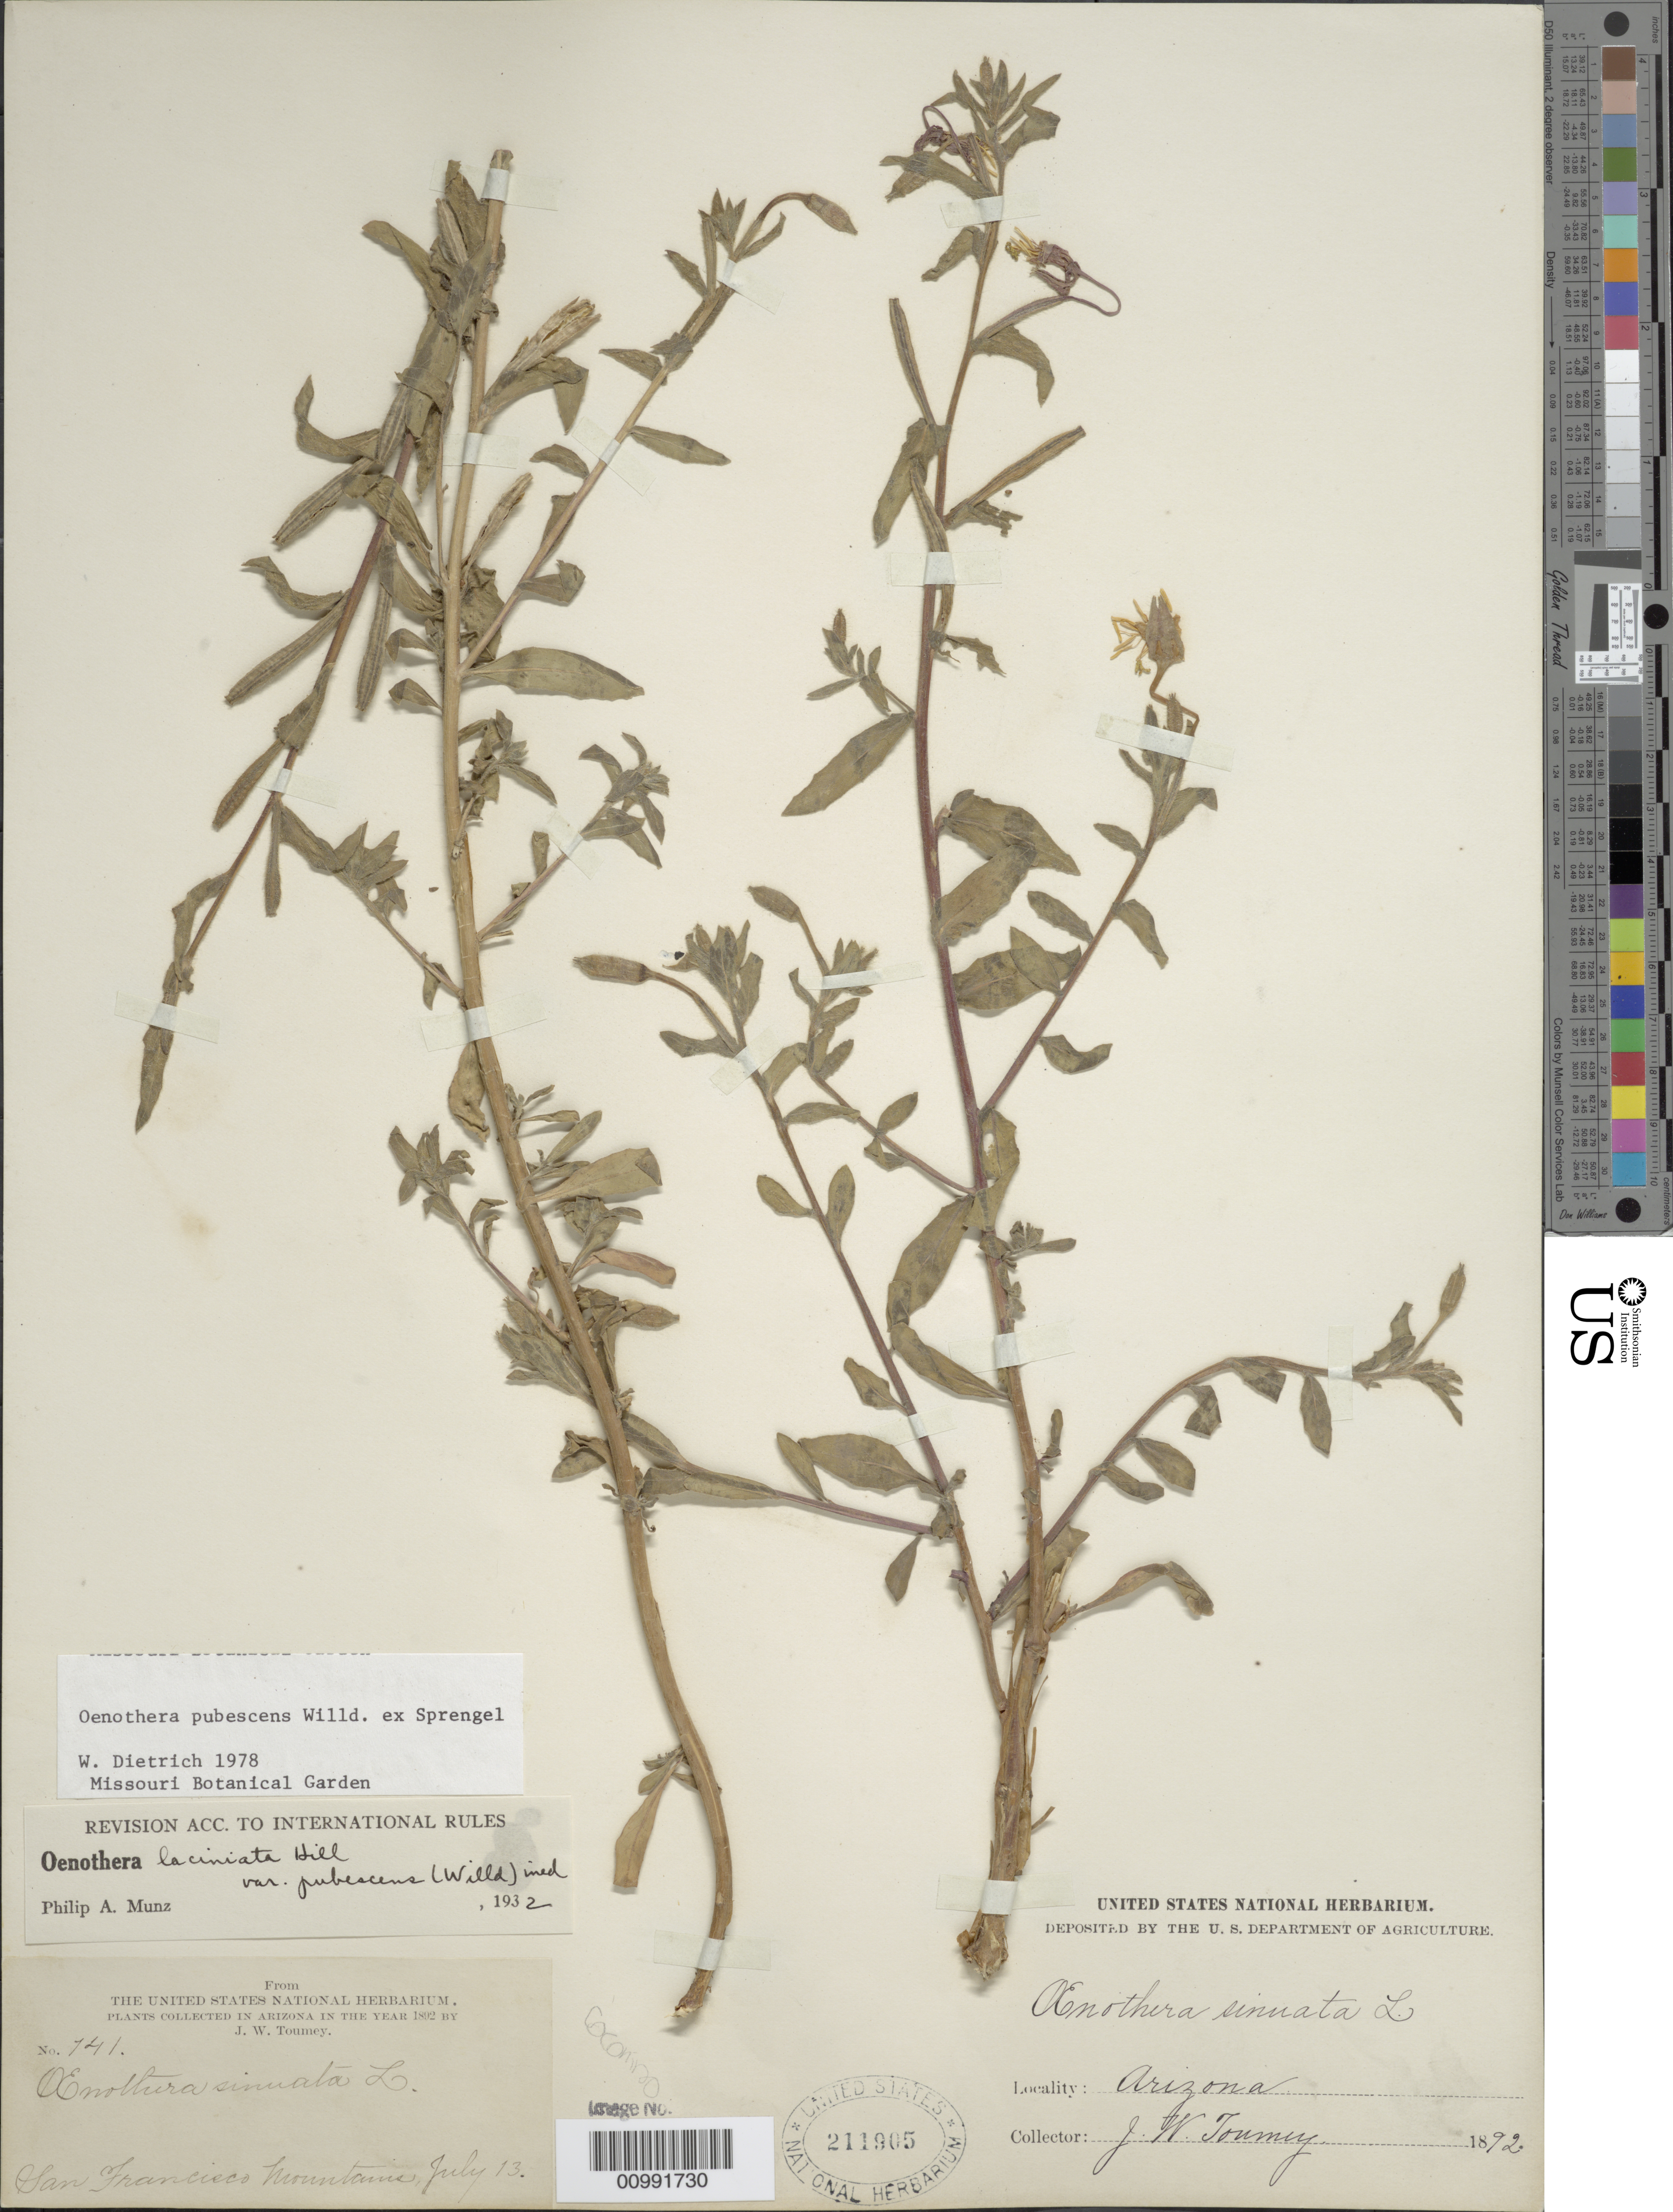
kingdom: Plantae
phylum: Tracheophyta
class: Magnoliopsida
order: Myrtales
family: Onagraceae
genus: Oenothera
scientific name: Oenothera pubescens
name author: Willd. ex Spreng.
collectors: J. W. Toumey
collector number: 141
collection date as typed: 13 Jul 1892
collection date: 1892-07-13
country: United States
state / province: Arizona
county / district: Coconino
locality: San Francisco Mountains.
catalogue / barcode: US 211905